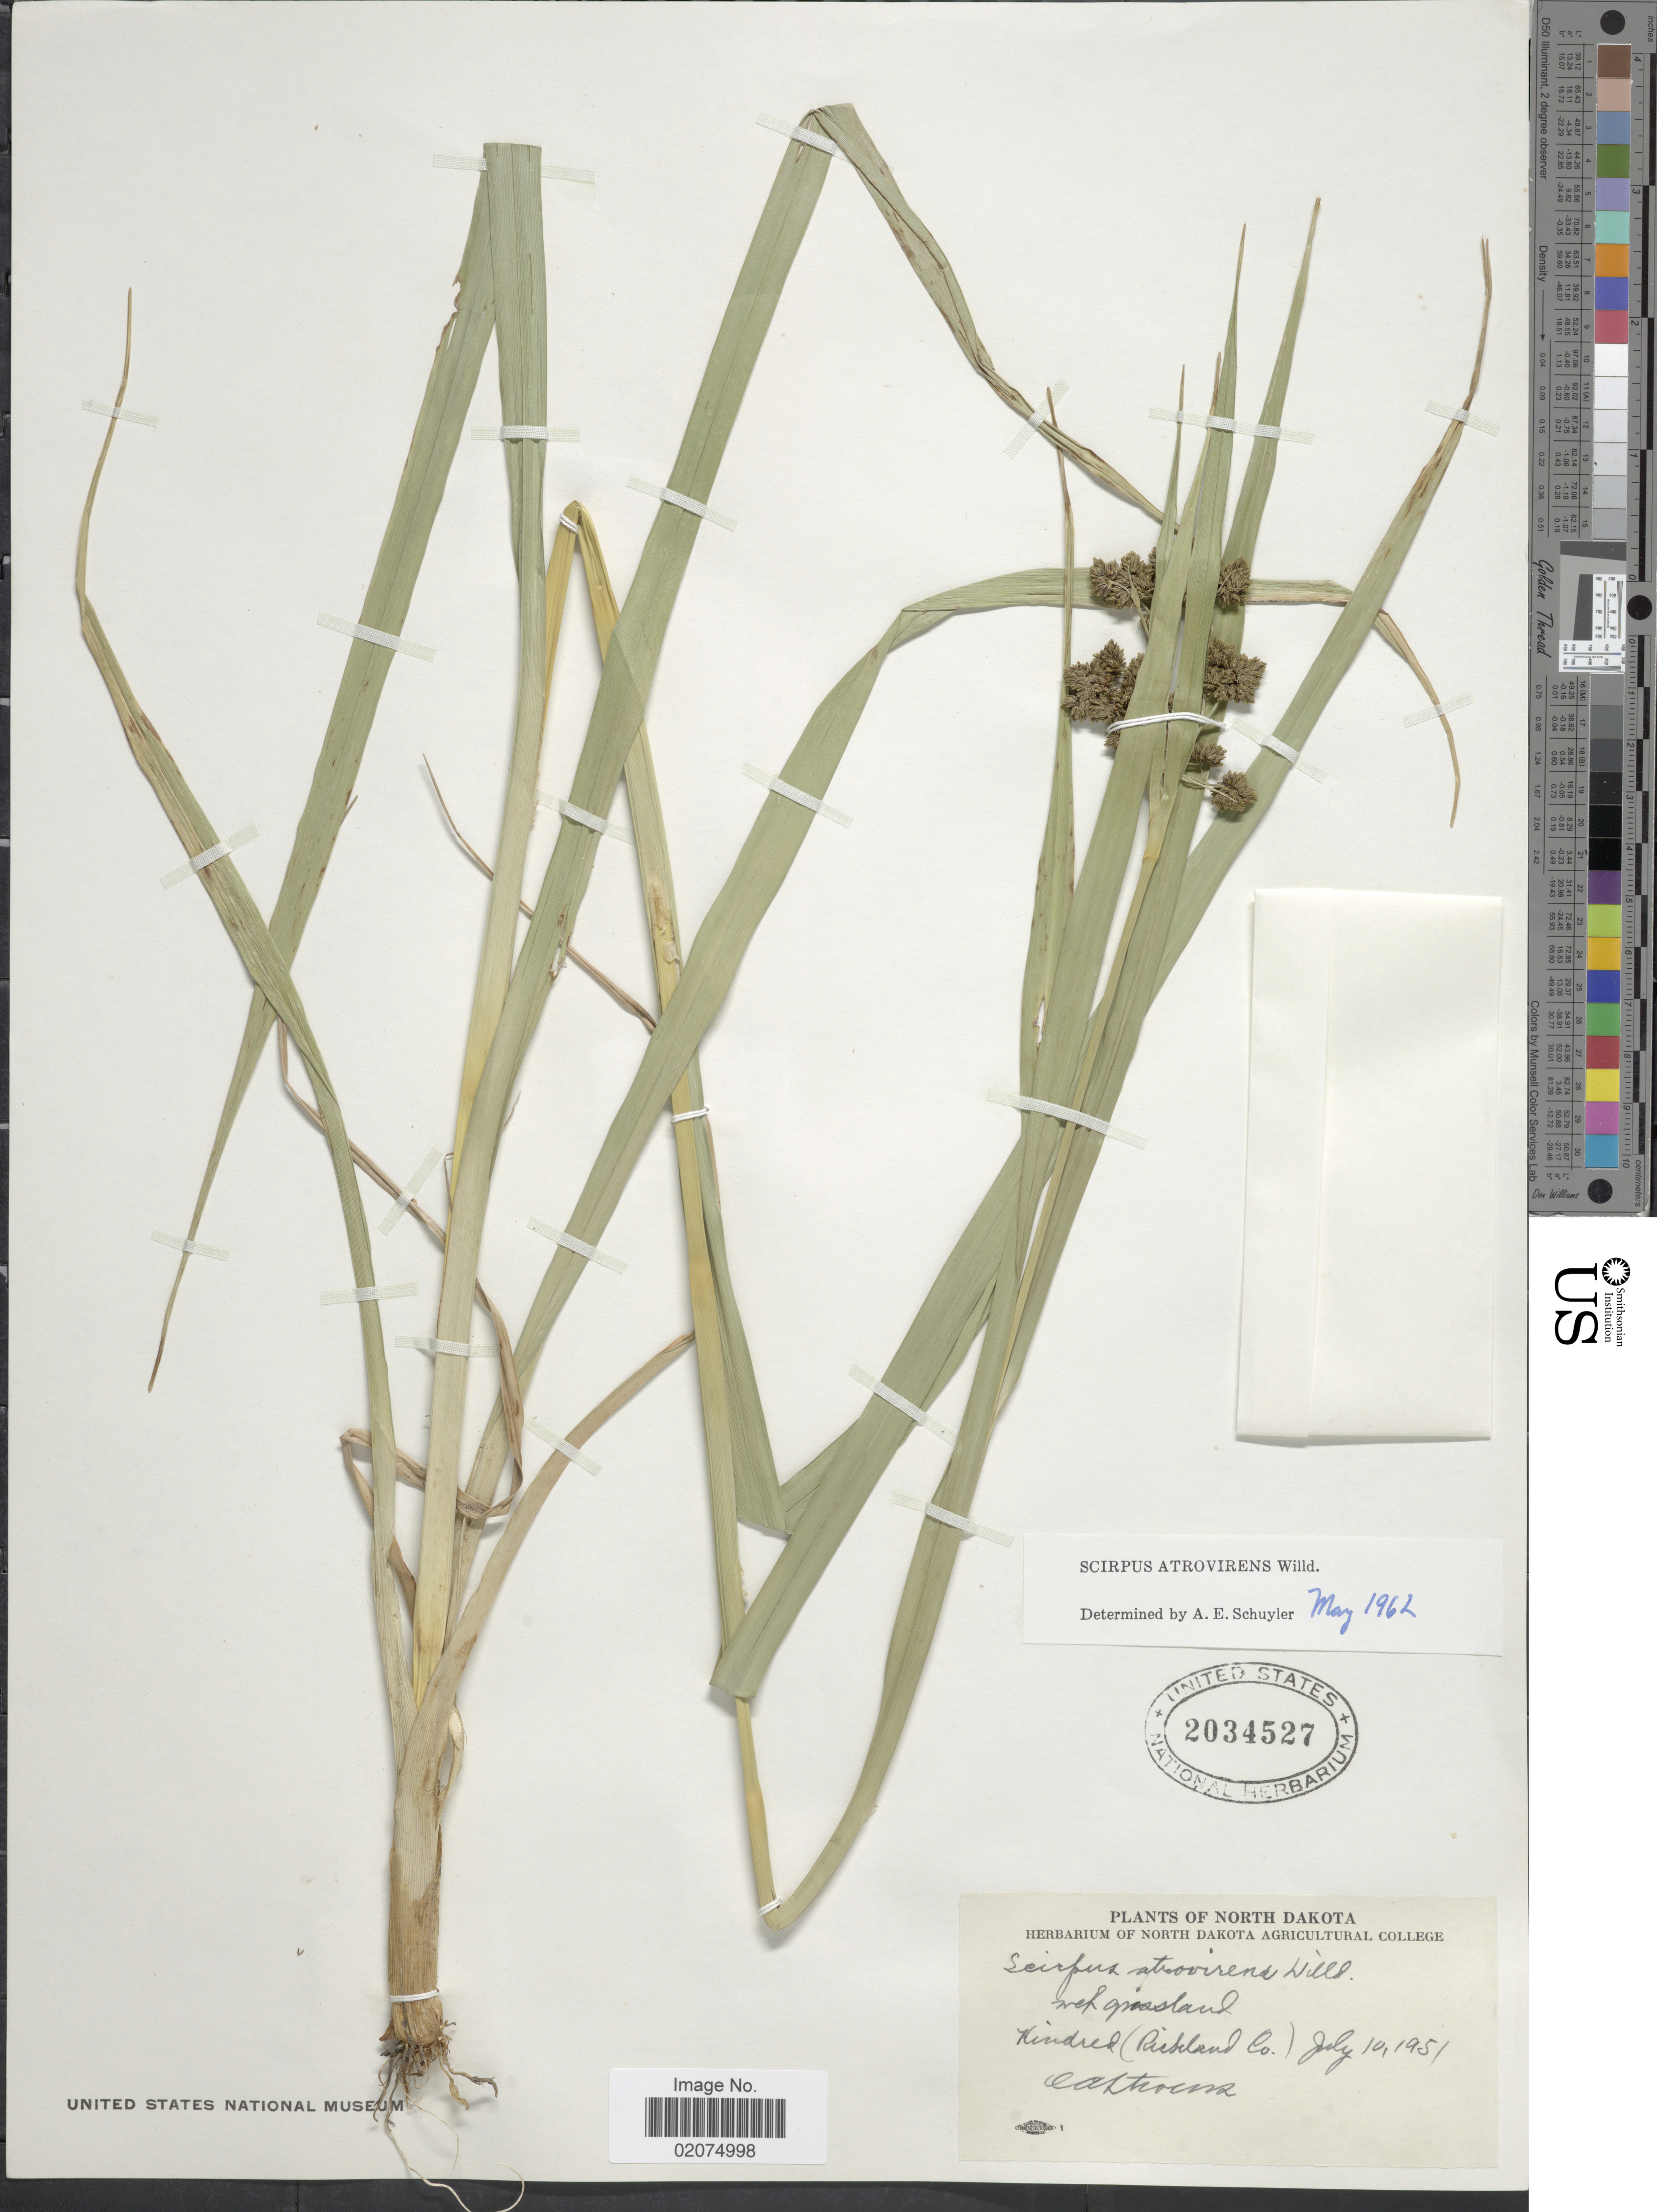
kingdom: Plantae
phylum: Tracheophyta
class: Liliopsida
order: Poales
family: Cyperaceae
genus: Scirpus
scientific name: Scirpus atrovirens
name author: Willd.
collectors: E. Stevens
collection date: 1951-07-10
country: United States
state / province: North Dakota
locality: Kindred (Richland Co)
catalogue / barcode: US 2034527